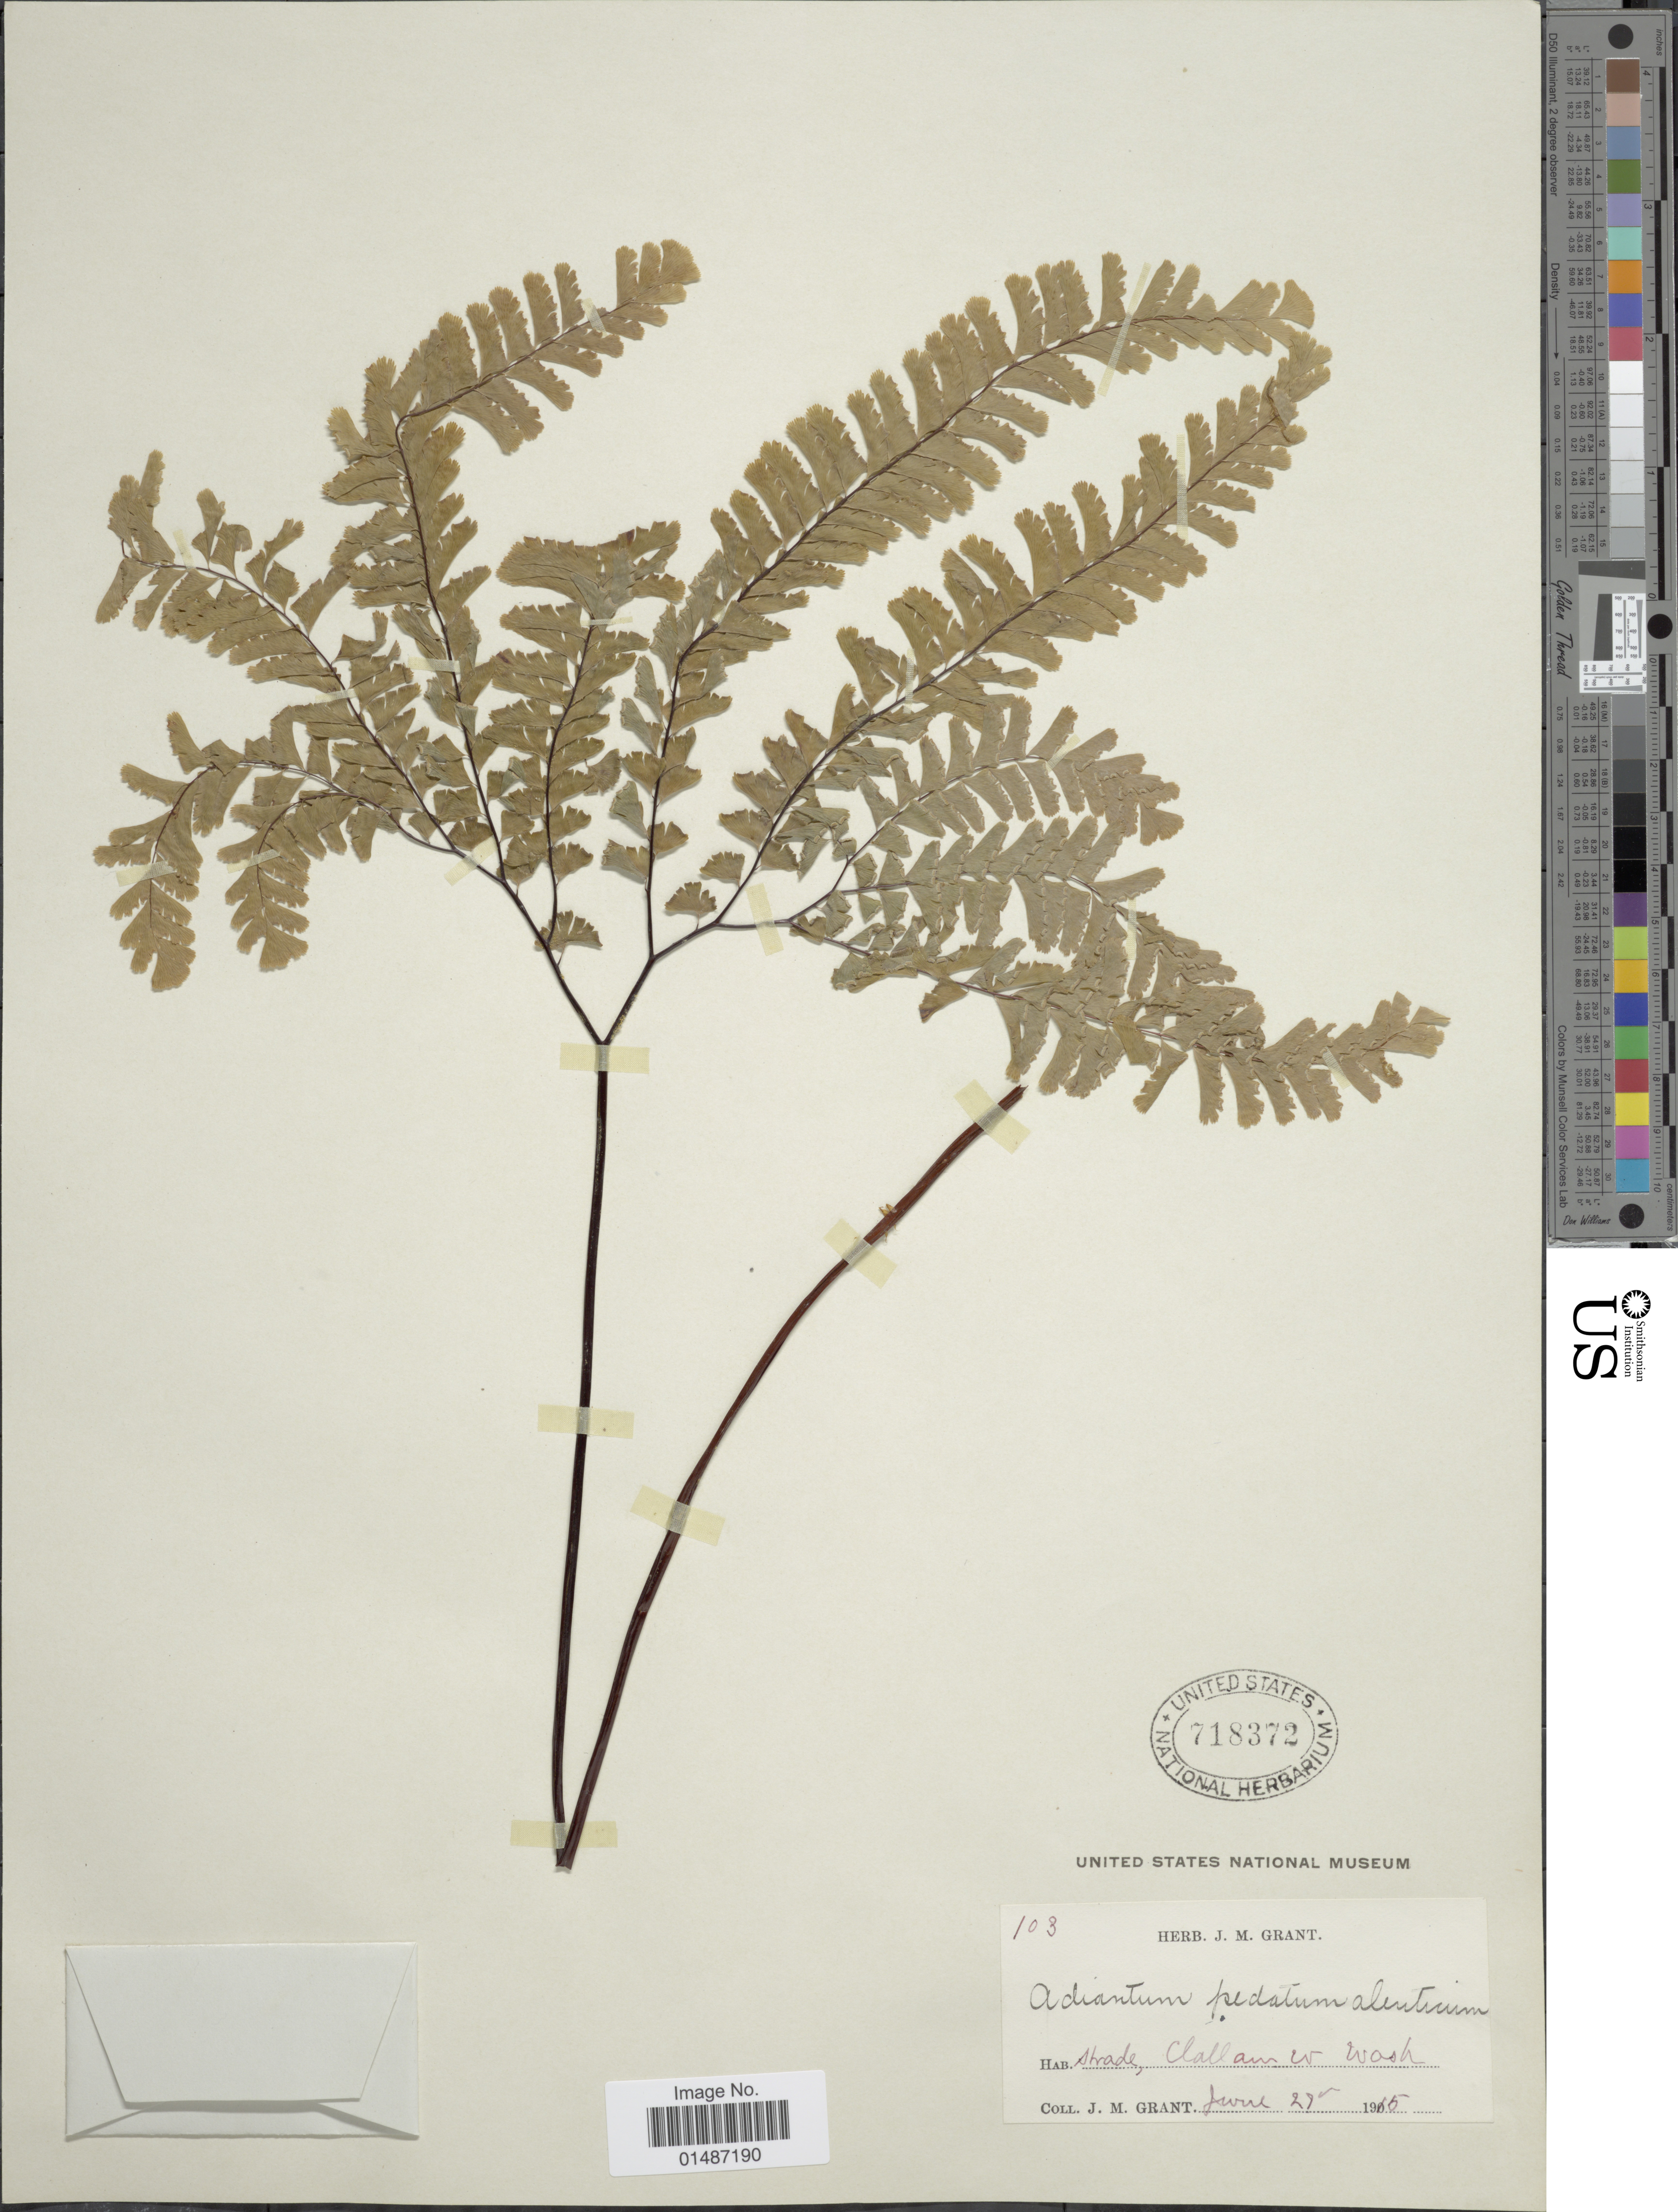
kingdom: Plantae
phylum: Tracheophyta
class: Polypodiopsida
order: Polypodiales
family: Pteridaceae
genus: Adiantum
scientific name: Adiantum pedatum subsp. aleuticum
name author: (Rupr.) Calder & Roy L. Taylor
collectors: J. M. Grant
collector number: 103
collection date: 1915-06-27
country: United States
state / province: Washington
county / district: Clallam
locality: Strade, Clallam Co.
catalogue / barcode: US 718372